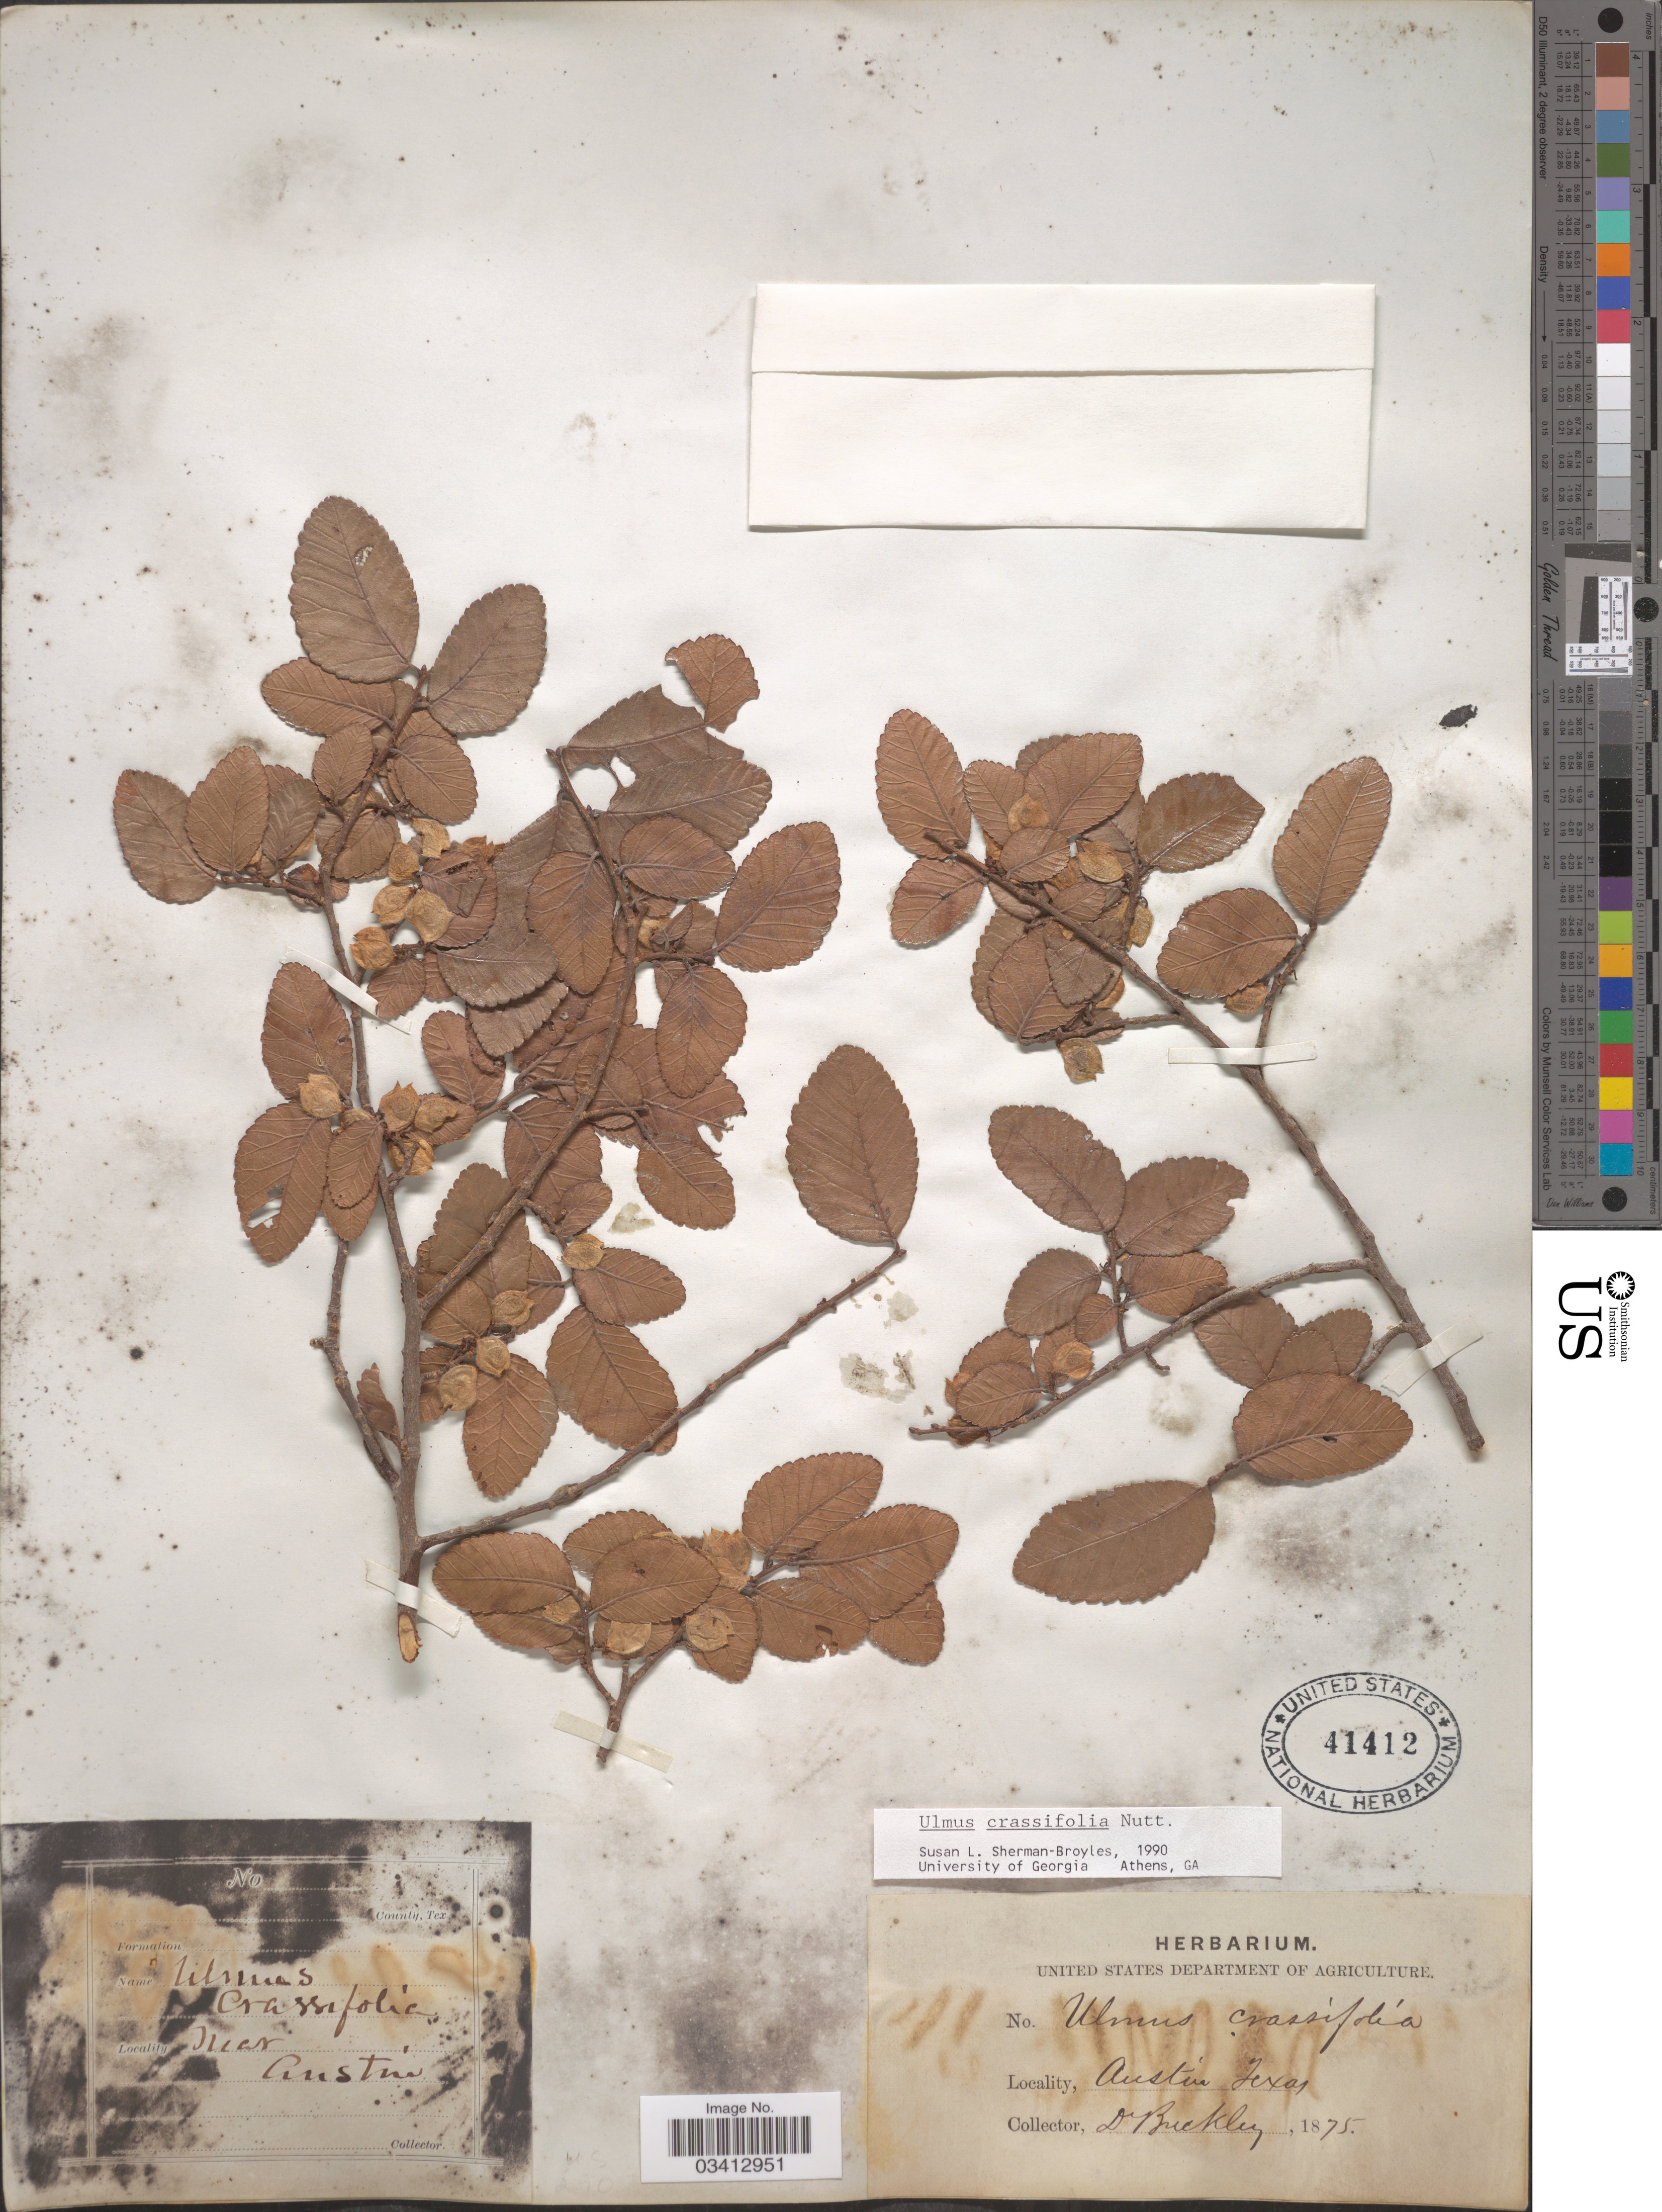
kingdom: Plantae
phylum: Tracheophyta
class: Magnoliopsida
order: Rosales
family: Ulmaceae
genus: Ulmus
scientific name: Ulmus crassifolia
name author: Nutt.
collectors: -- Buckley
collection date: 1875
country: United States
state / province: Texas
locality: Austin.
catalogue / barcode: US 41412